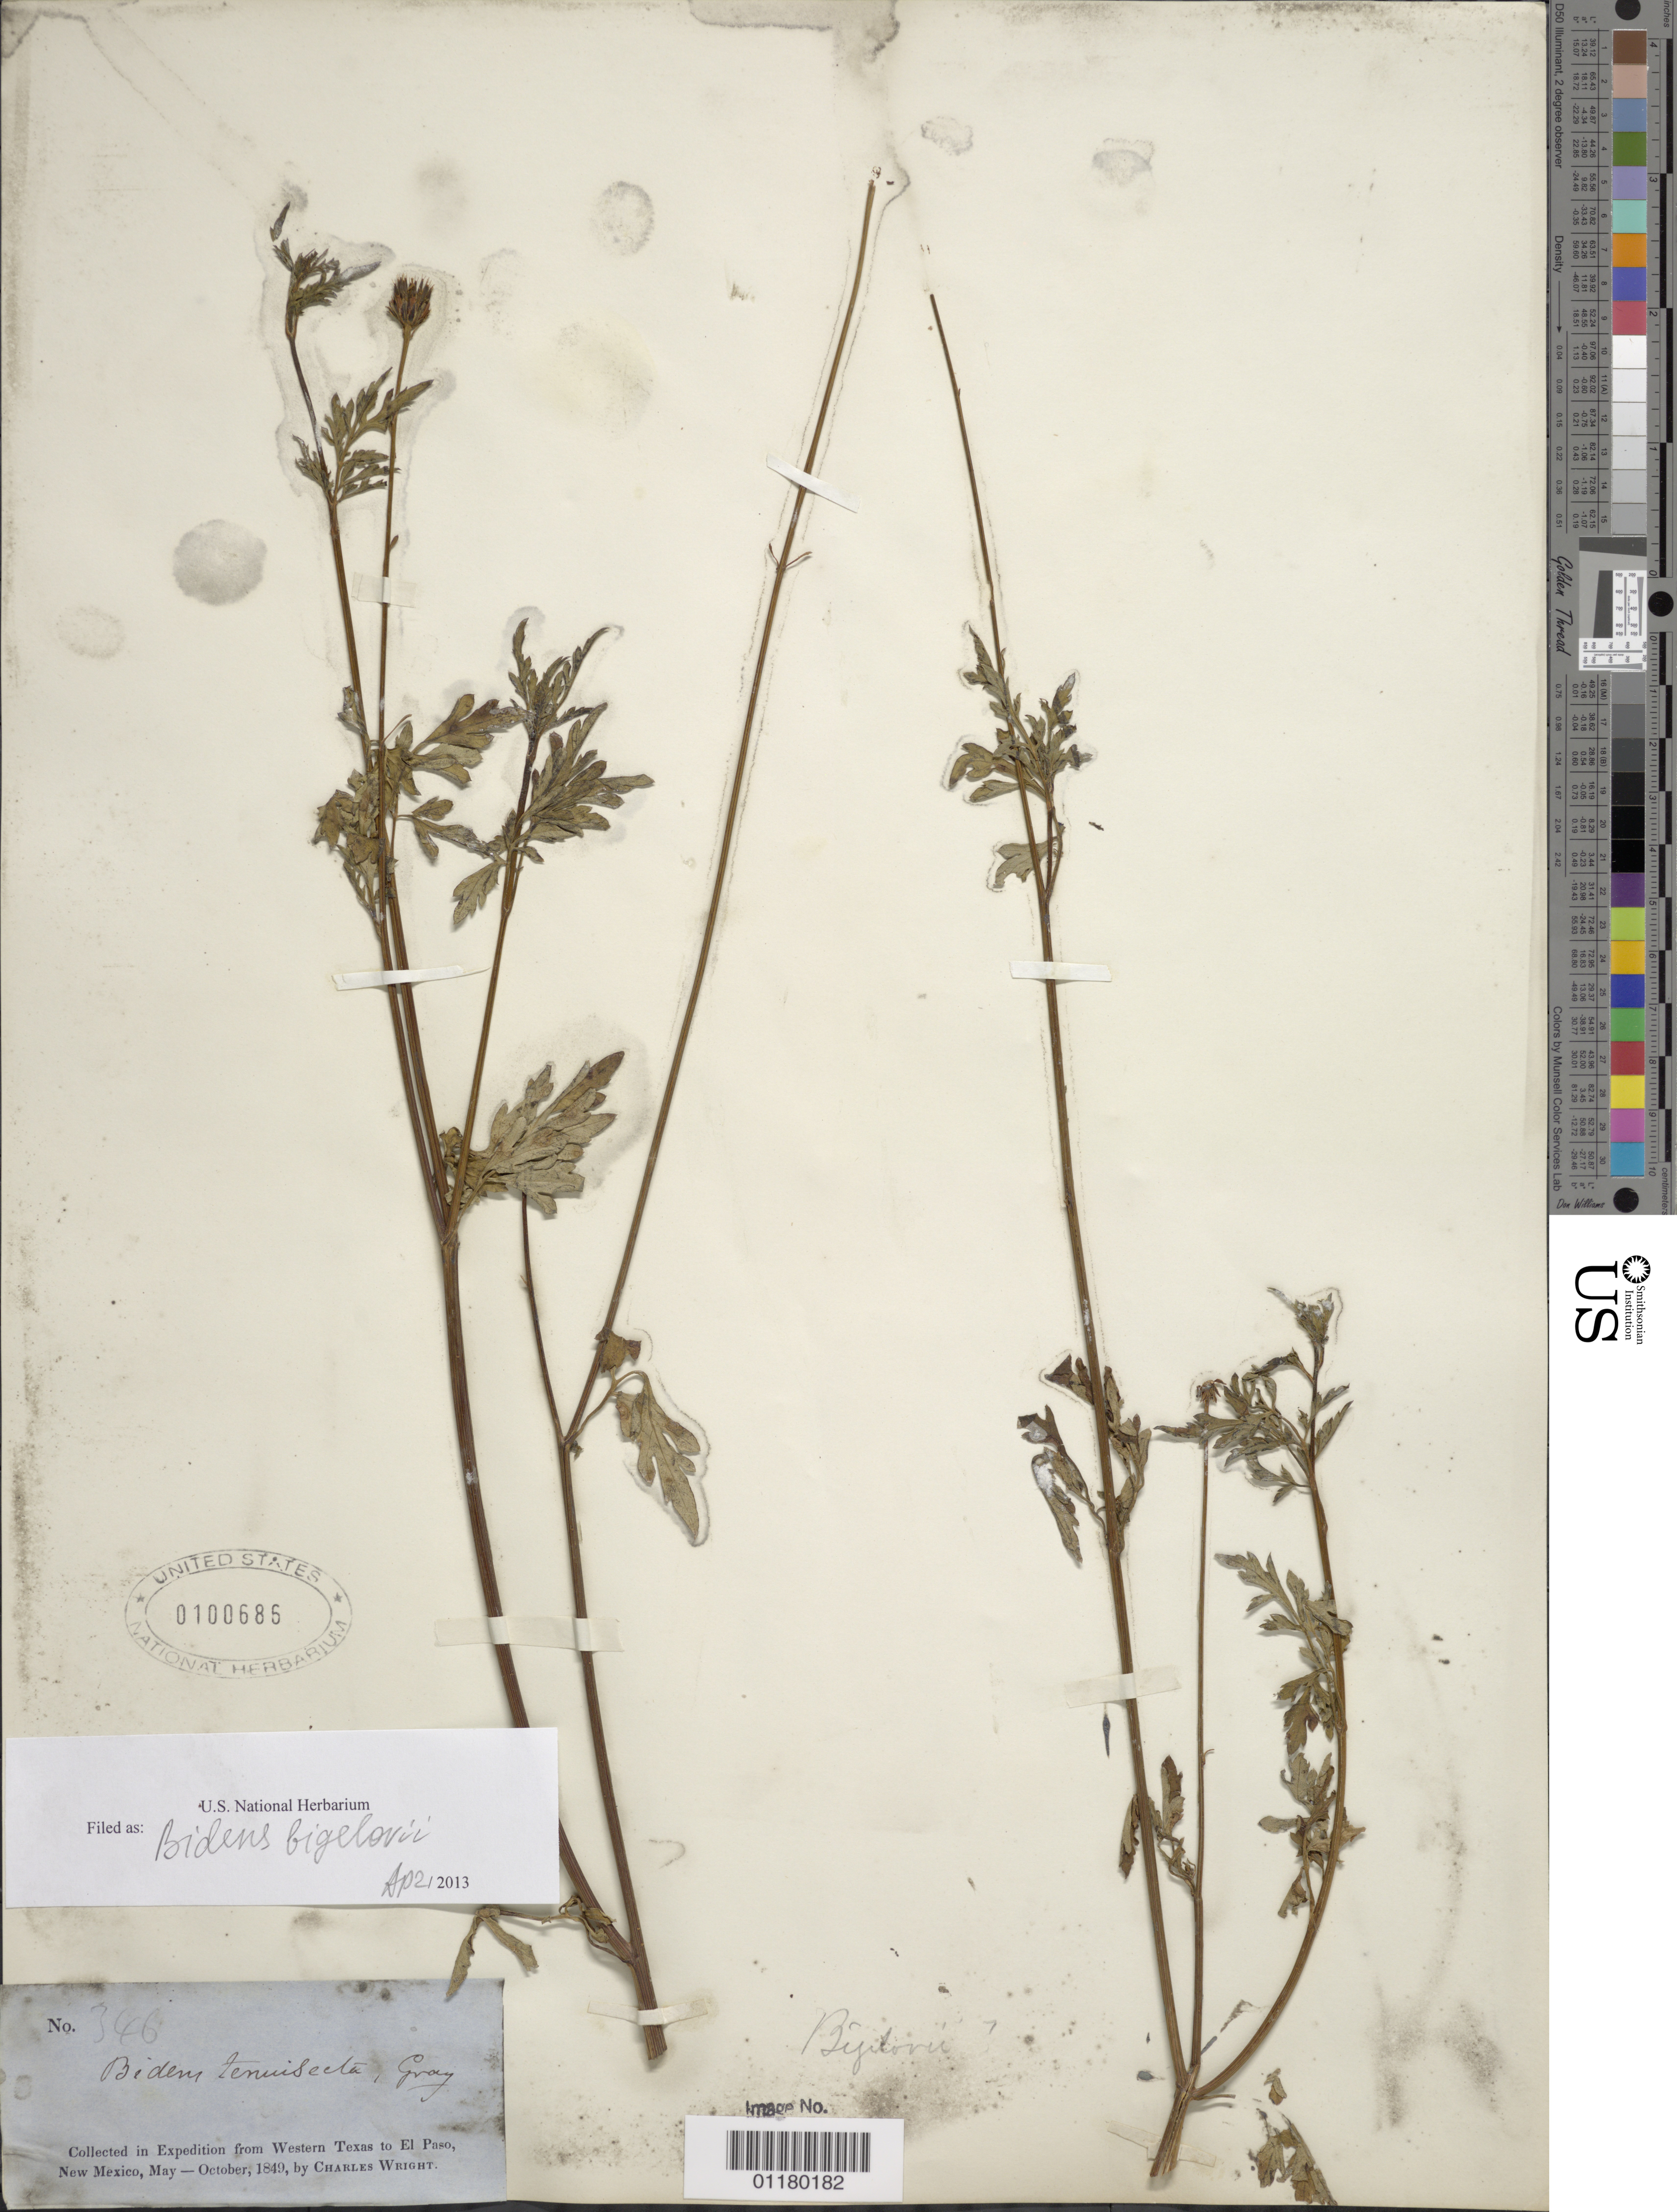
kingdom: Plantae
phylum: Tracheophyta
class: Magnoliopsida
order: Asterales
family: Asteraceae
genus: Bidens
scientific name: Bidens bigelovii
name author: A. Gray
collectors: C. Wright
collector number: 346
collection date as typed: May 1849 to -- Oct 1849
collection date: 1849-05/1849-10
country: United States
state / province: New Mexico / Texas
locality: W Texas to El Paso, New Mexico.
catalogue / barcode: US 100685